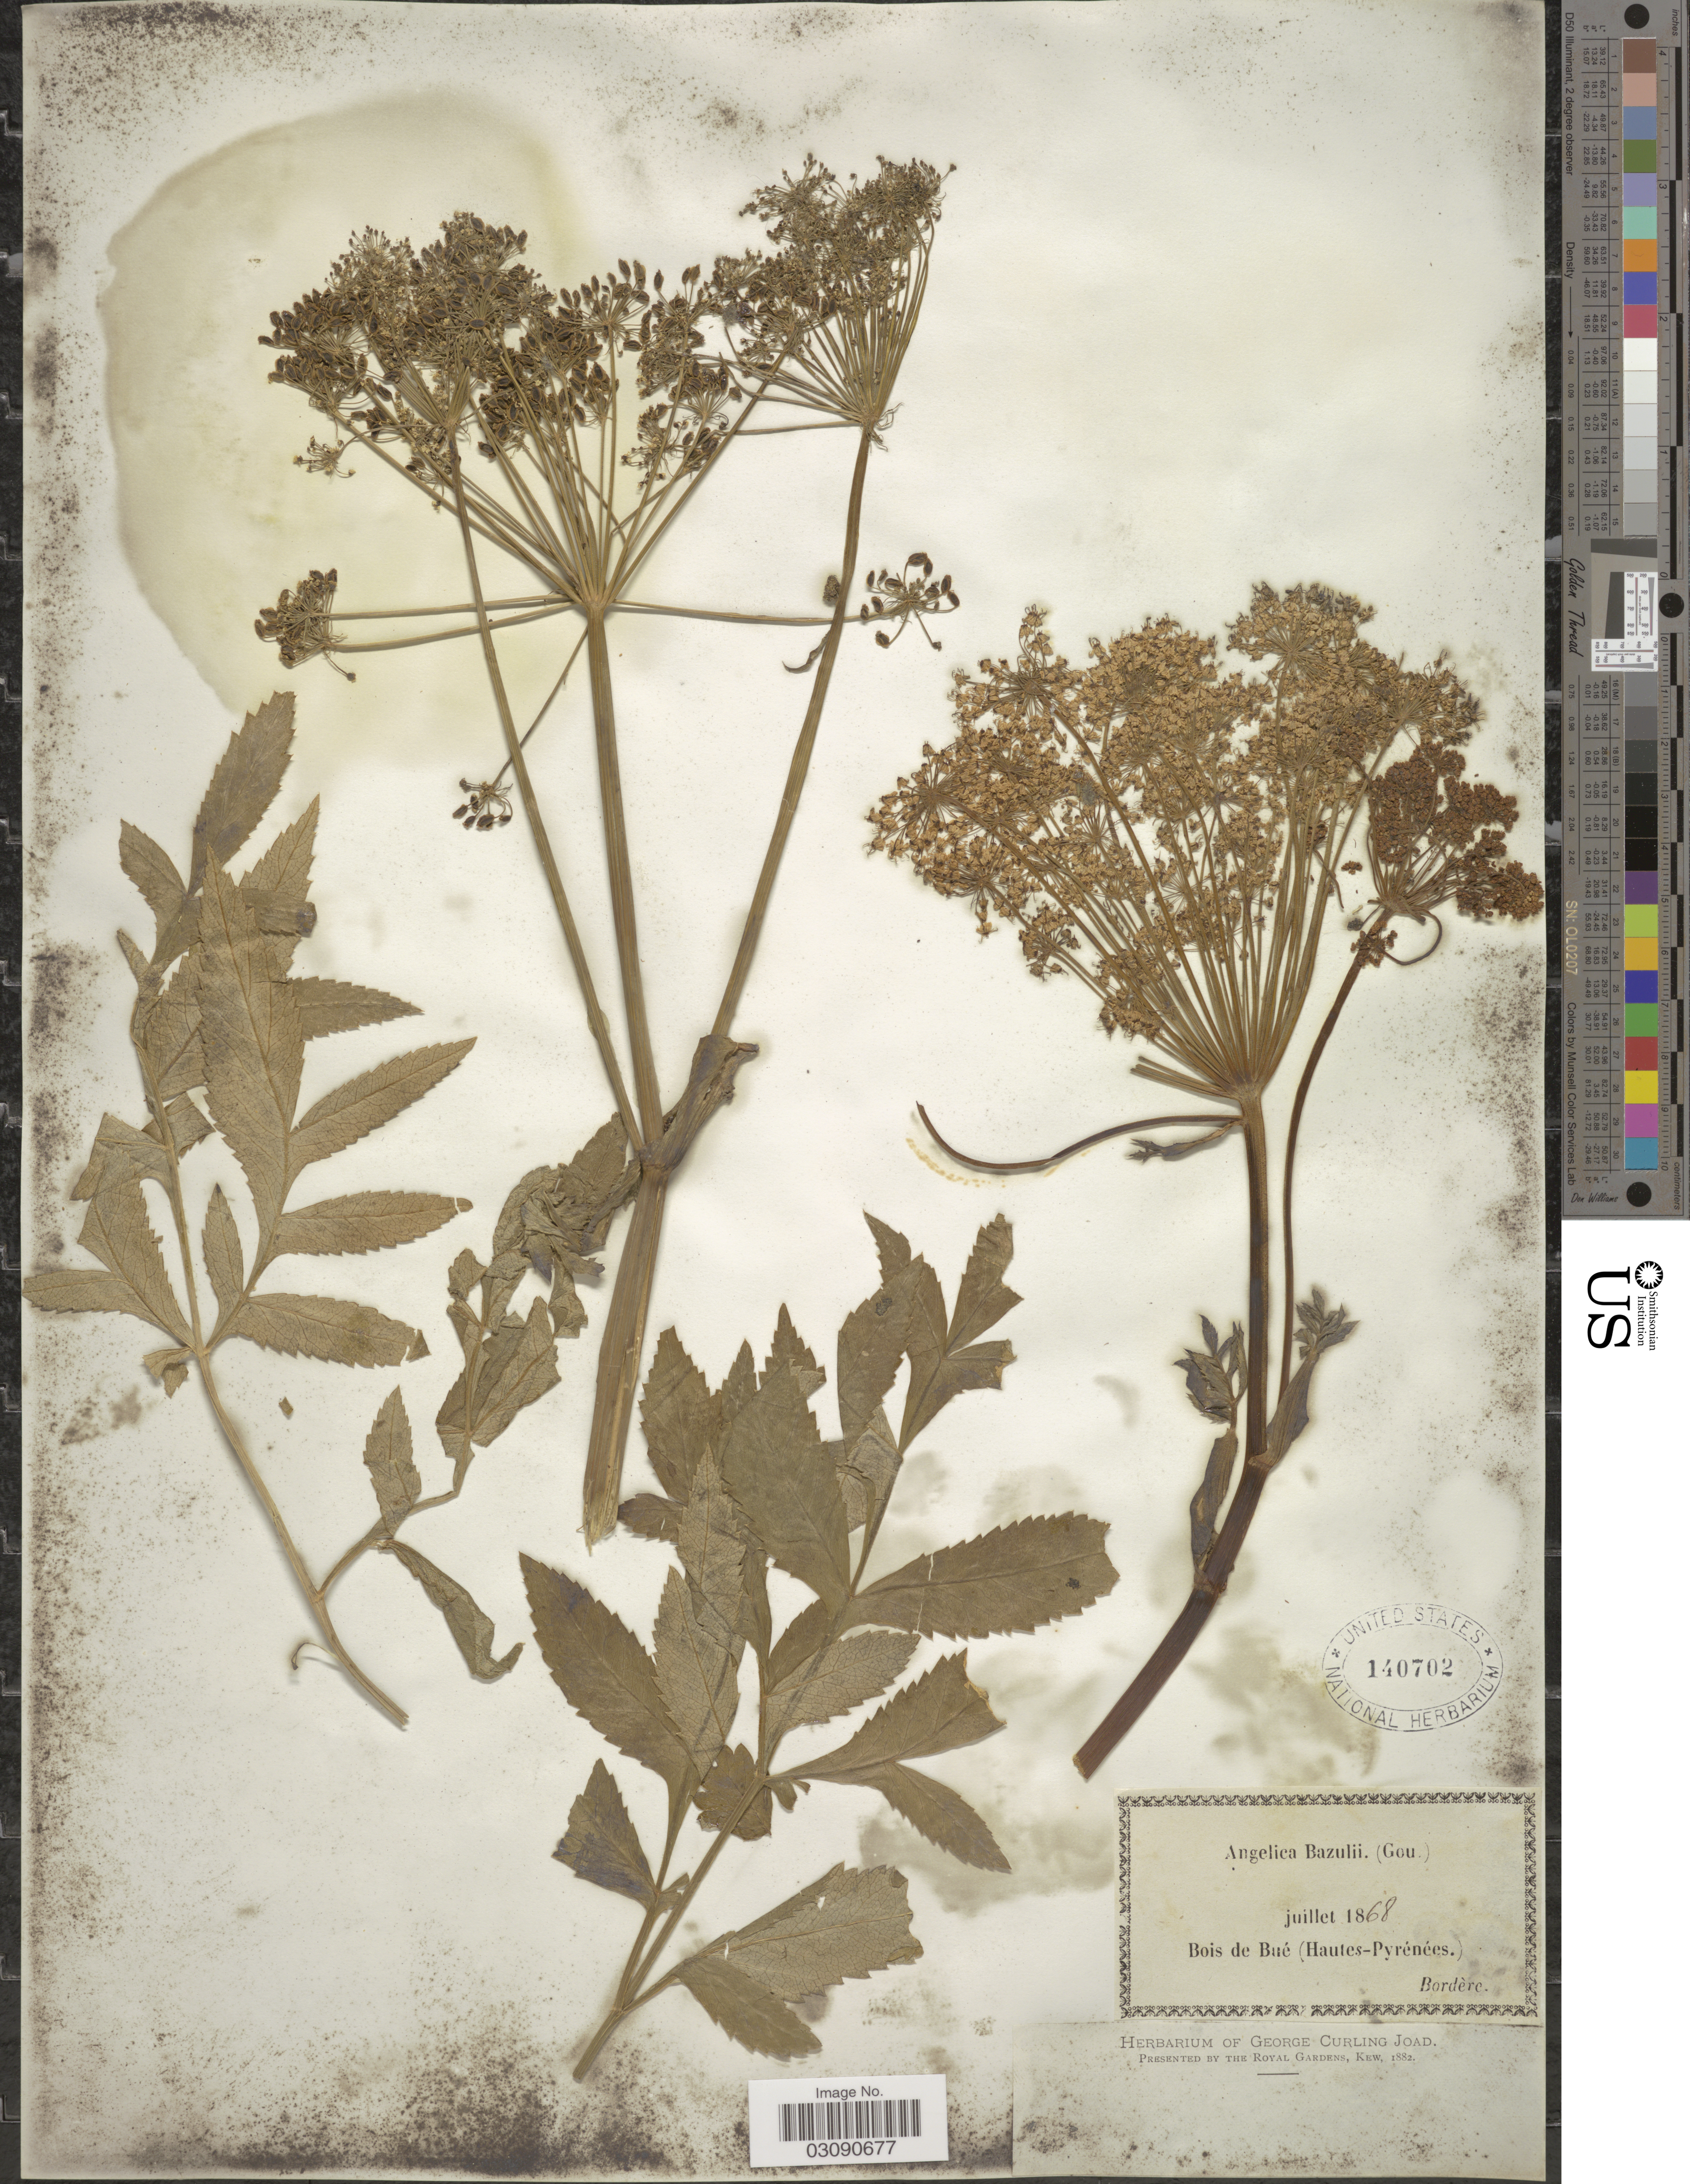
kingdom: Plantae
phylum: Tracheophyta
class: Magnoliopsida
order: Apiales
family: Apiaceae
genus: Angelica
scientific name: Angelica bazulii Goudot sp. nov. ined.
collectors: -. Bordère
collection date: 1868-07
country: France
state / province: Occitanie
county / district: Hautes-Pyrénées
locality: Bois de Bué (Hautes-Pyrénées).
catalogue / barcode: US 140702